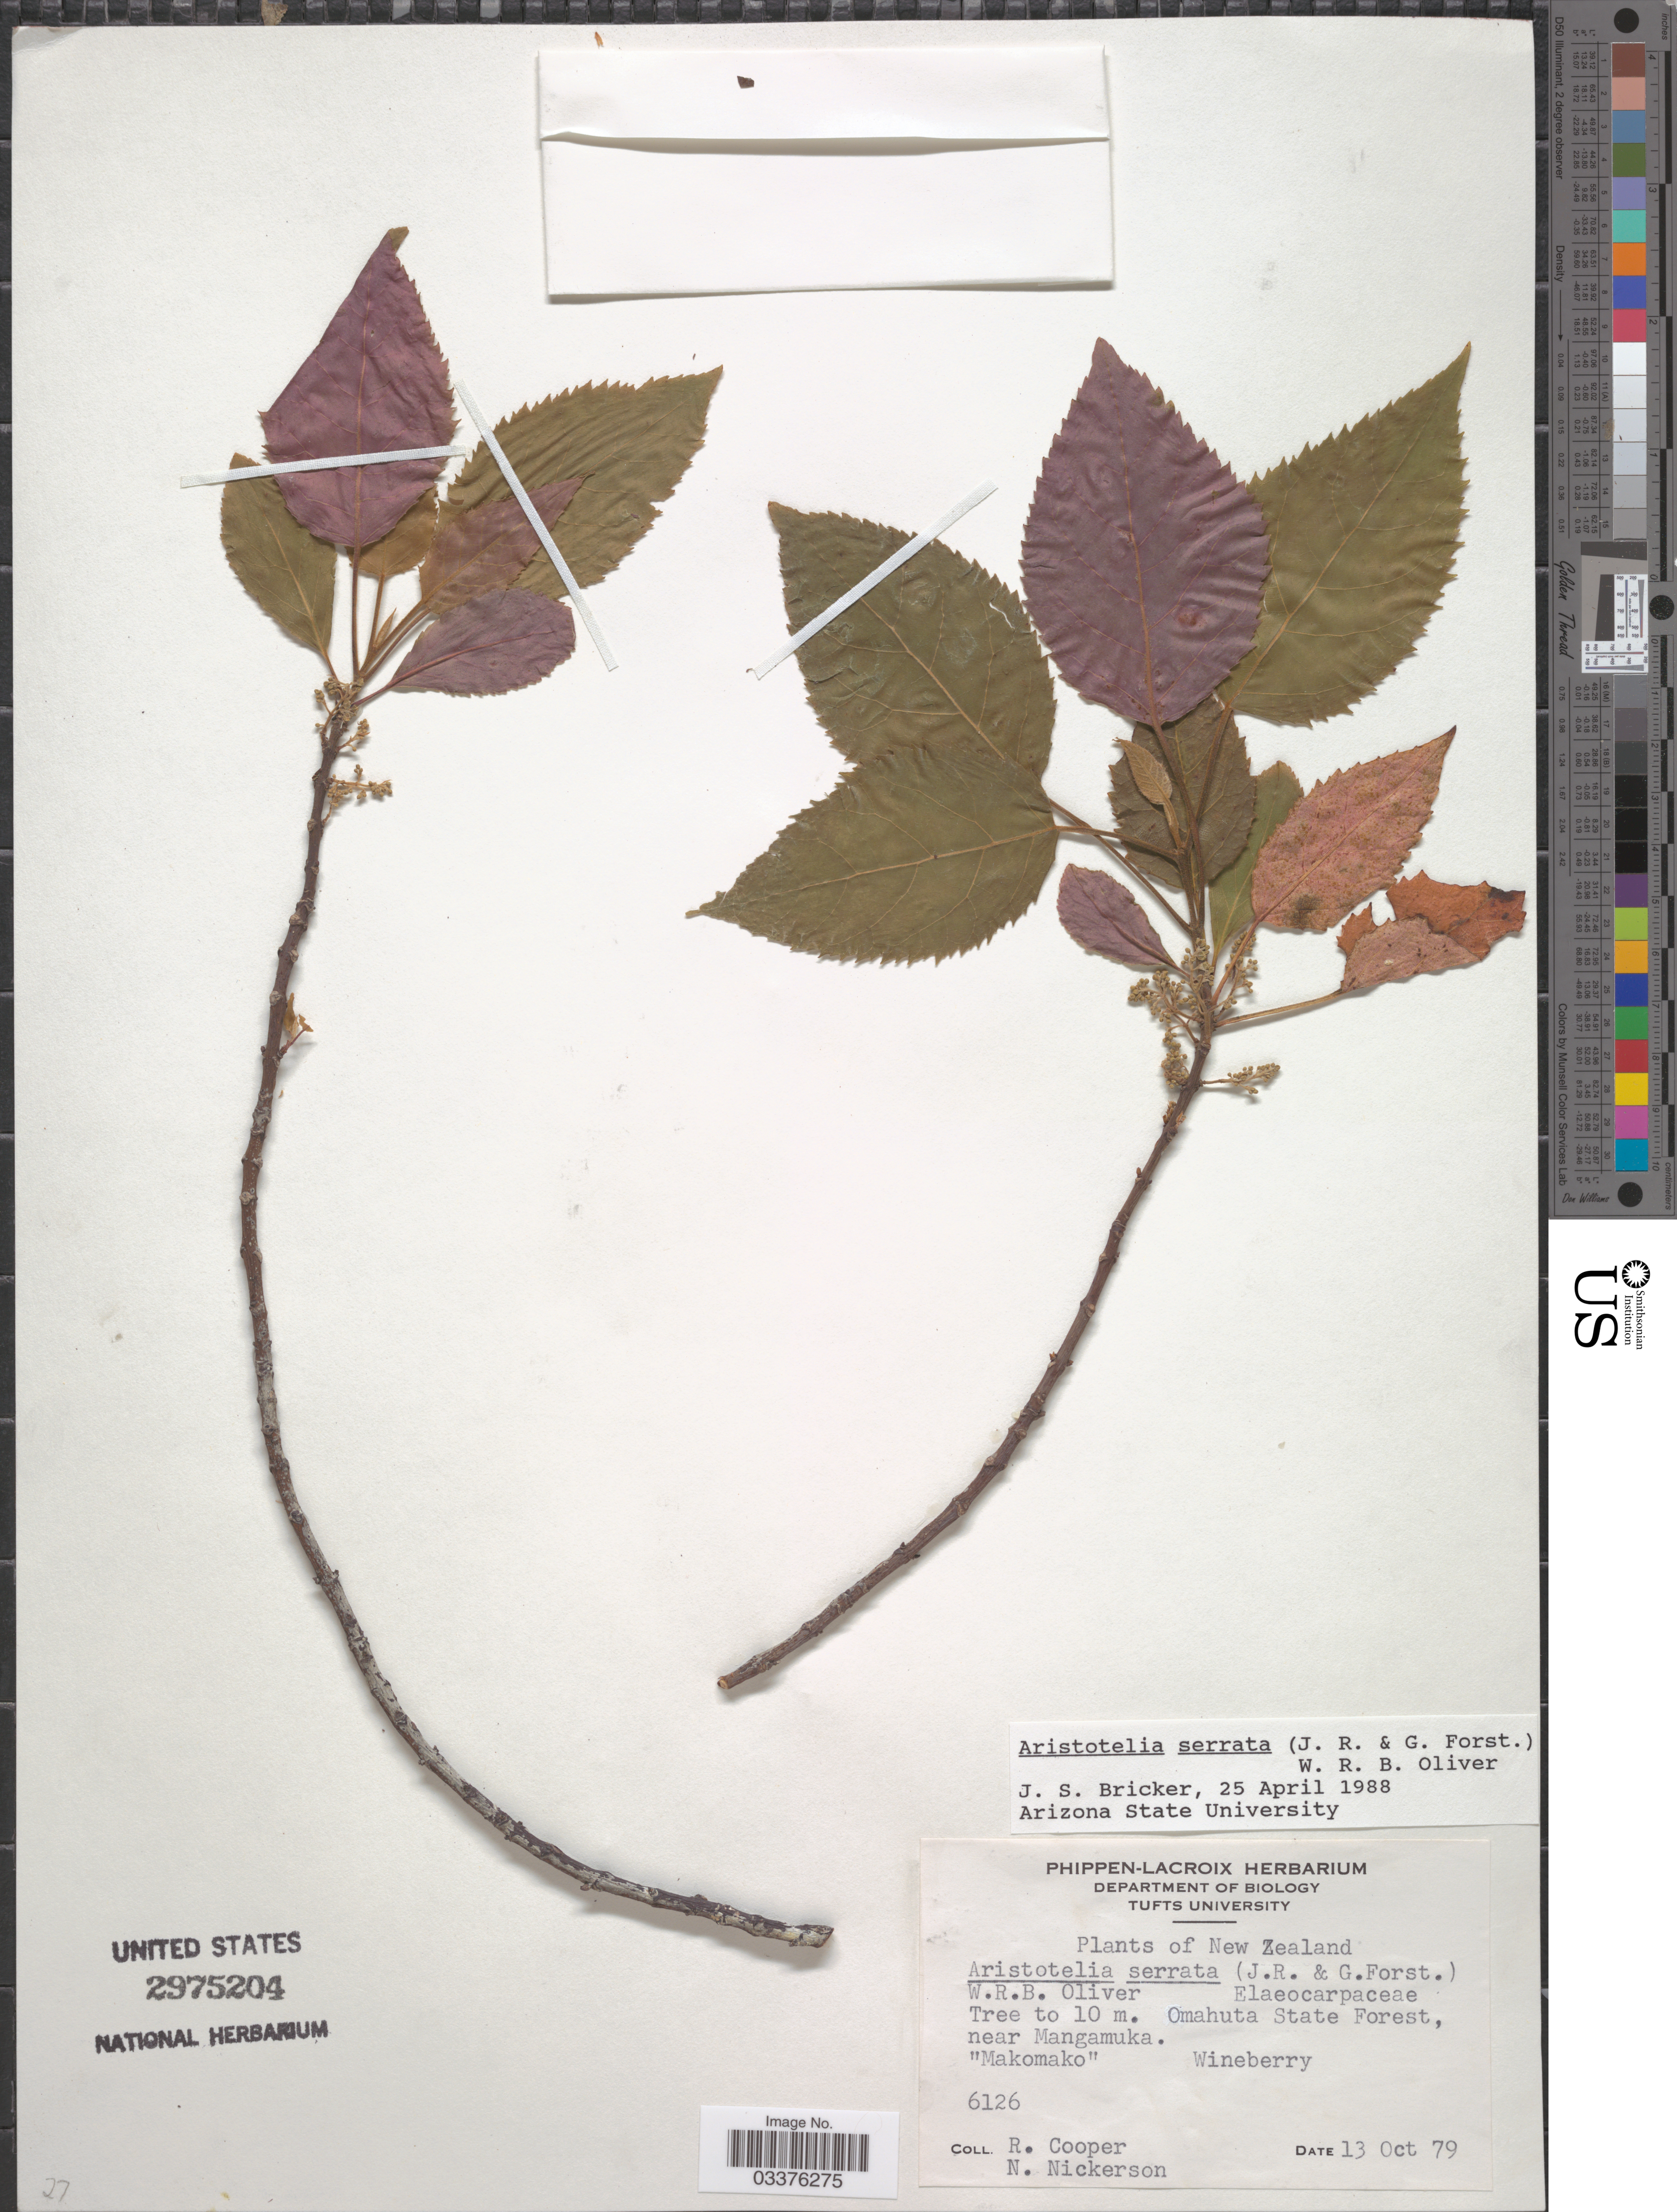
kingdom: Plantae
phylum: Tracheophyta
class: Magnoliopsida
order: Oxalidales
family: Elaeocarpaceae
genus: Aristotelia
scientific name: Aristotelia serrata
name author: Oliv.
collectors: R. Cooper & N. Nickerson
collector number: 6126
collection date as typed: Transcribed d/m/y: 13/10/79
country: New Zealand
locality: Omahuta State Forest, near Mangamuka.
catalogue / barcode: US 2795204